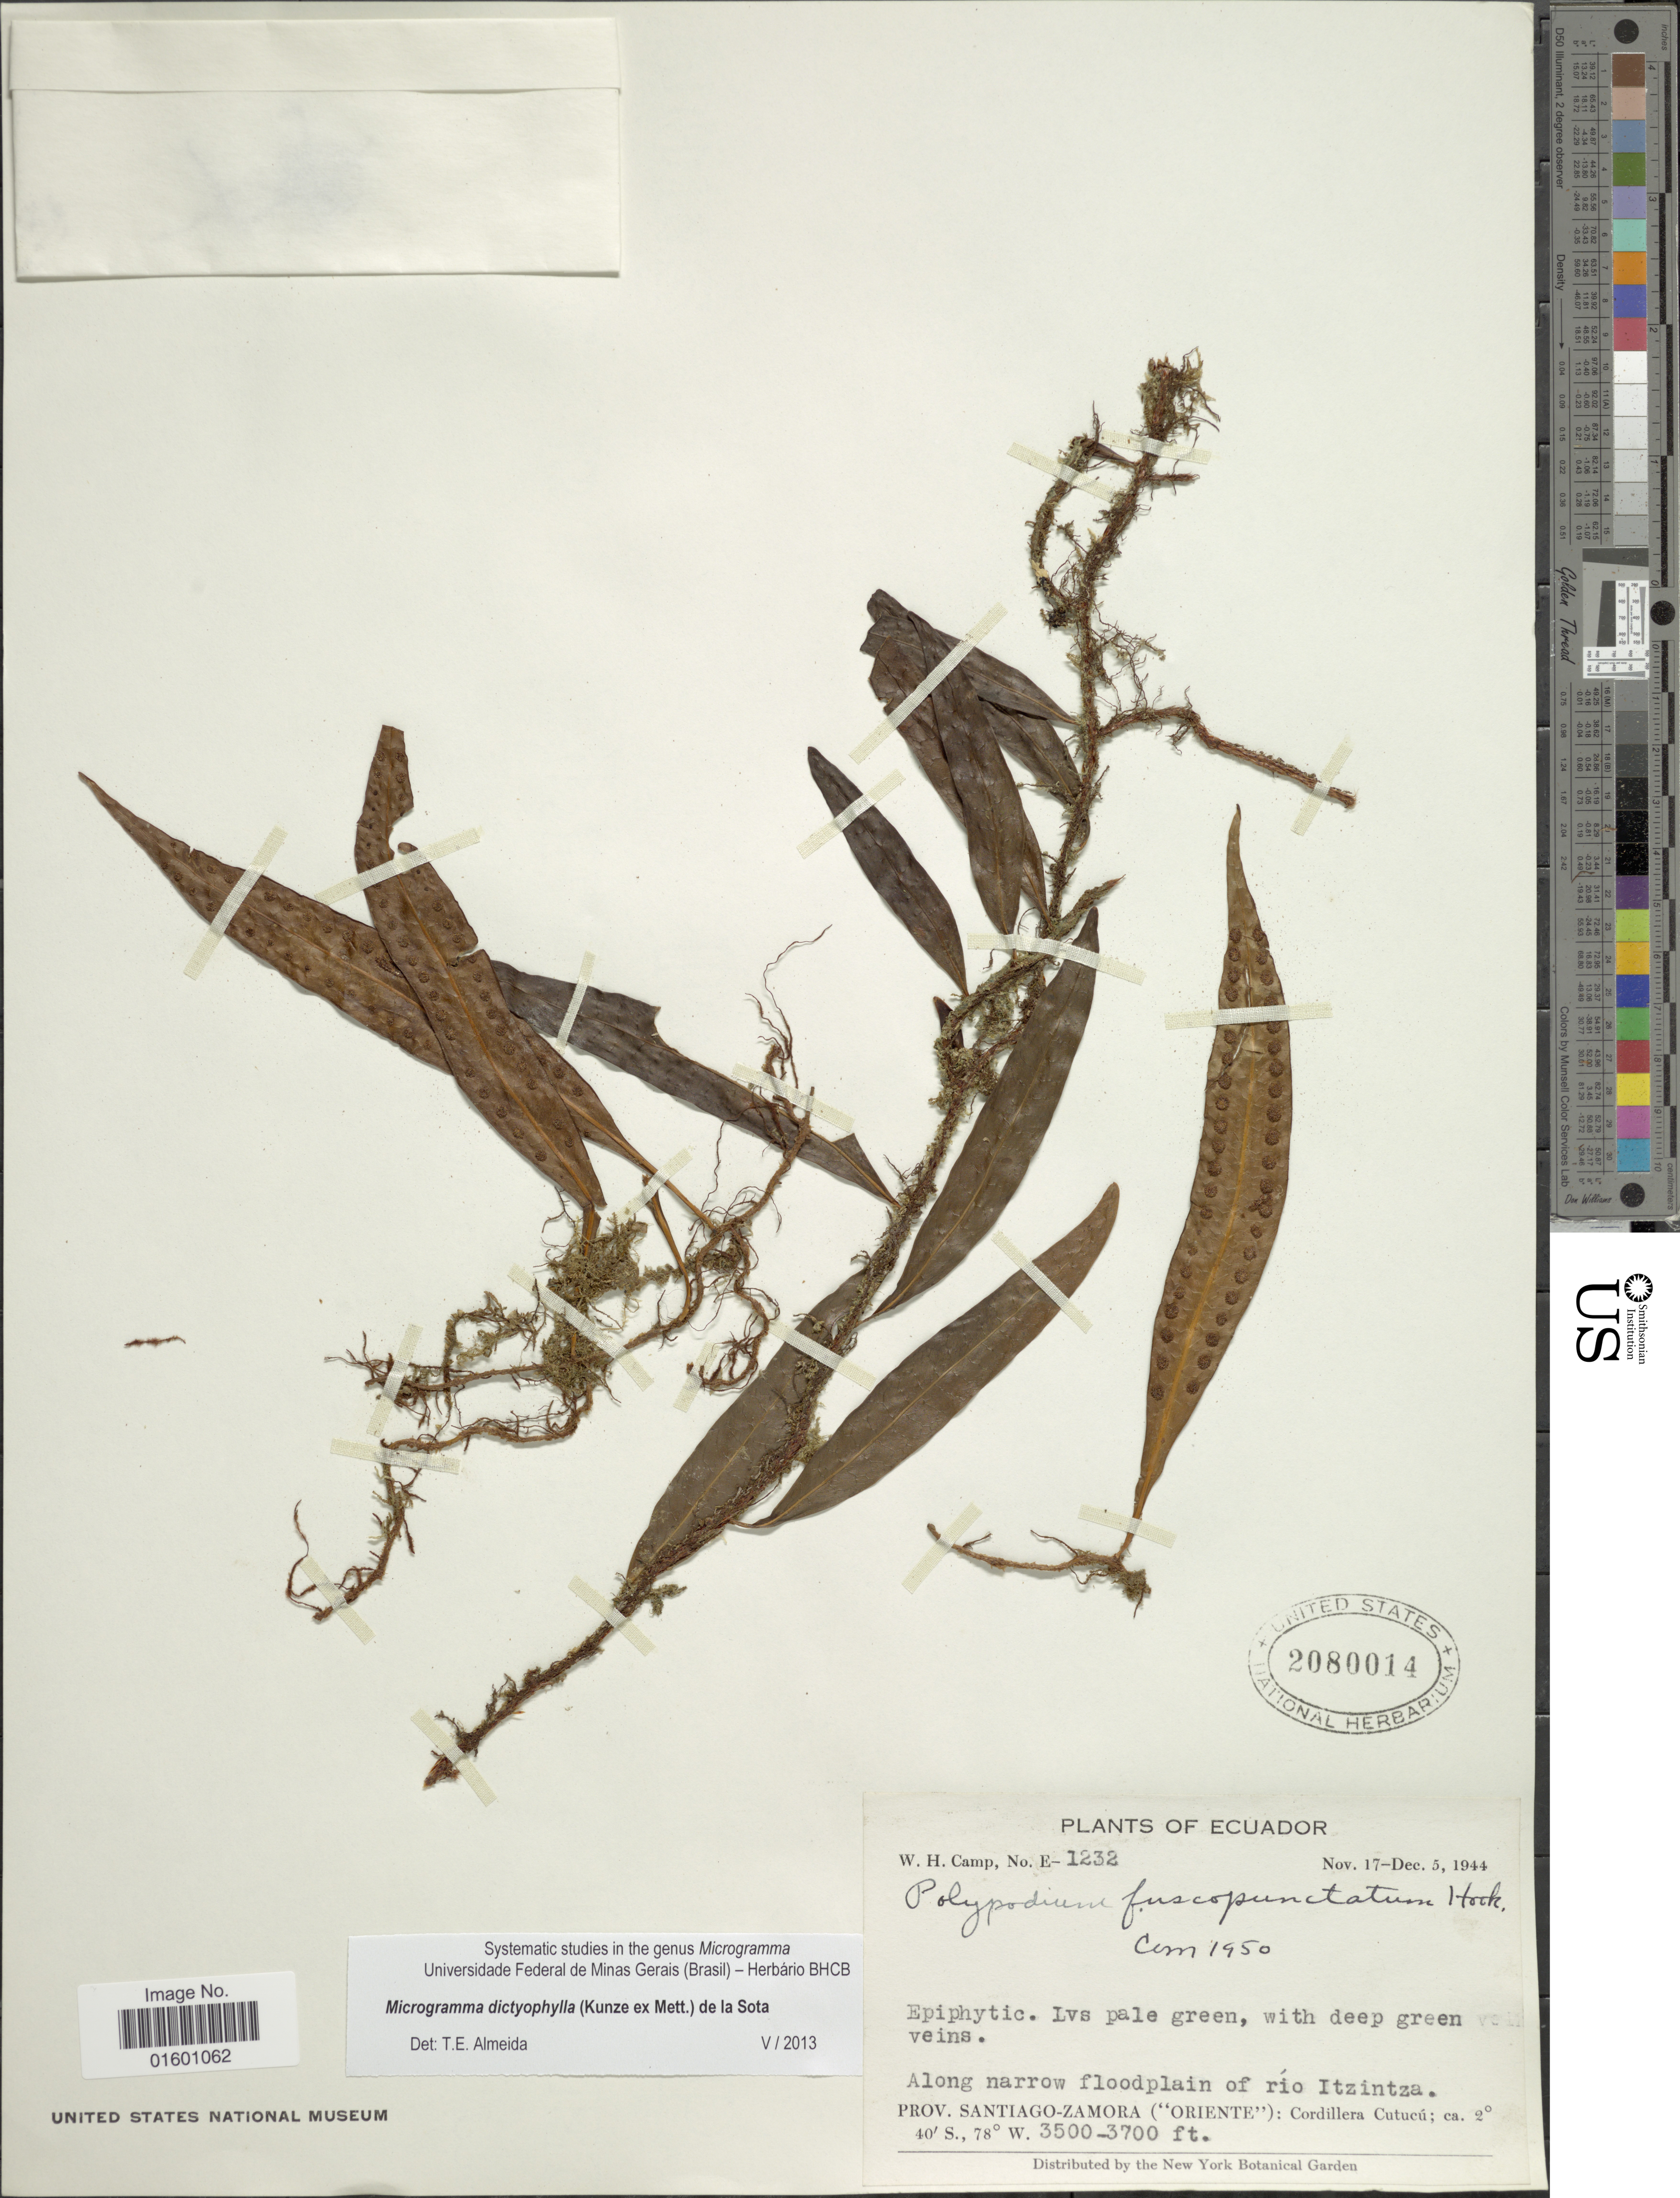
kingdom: Plantae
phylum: Tracheophyta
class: Polypodiopsida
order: Polypodiales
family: Polypodiaceae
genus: Microgramma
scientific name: Microgramma dictyophylla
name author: (Kunze ex Mett.) de la Sota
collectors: W. H. Camp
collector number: E1232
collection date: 1944-11-17/1944-12-05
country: Ecuador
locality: Along narrow floodplain of rio Itzintza, prov. Santiago-Zamora (Oriente): Cordillera Cutucu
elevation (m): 1067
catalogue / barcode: US 2080014